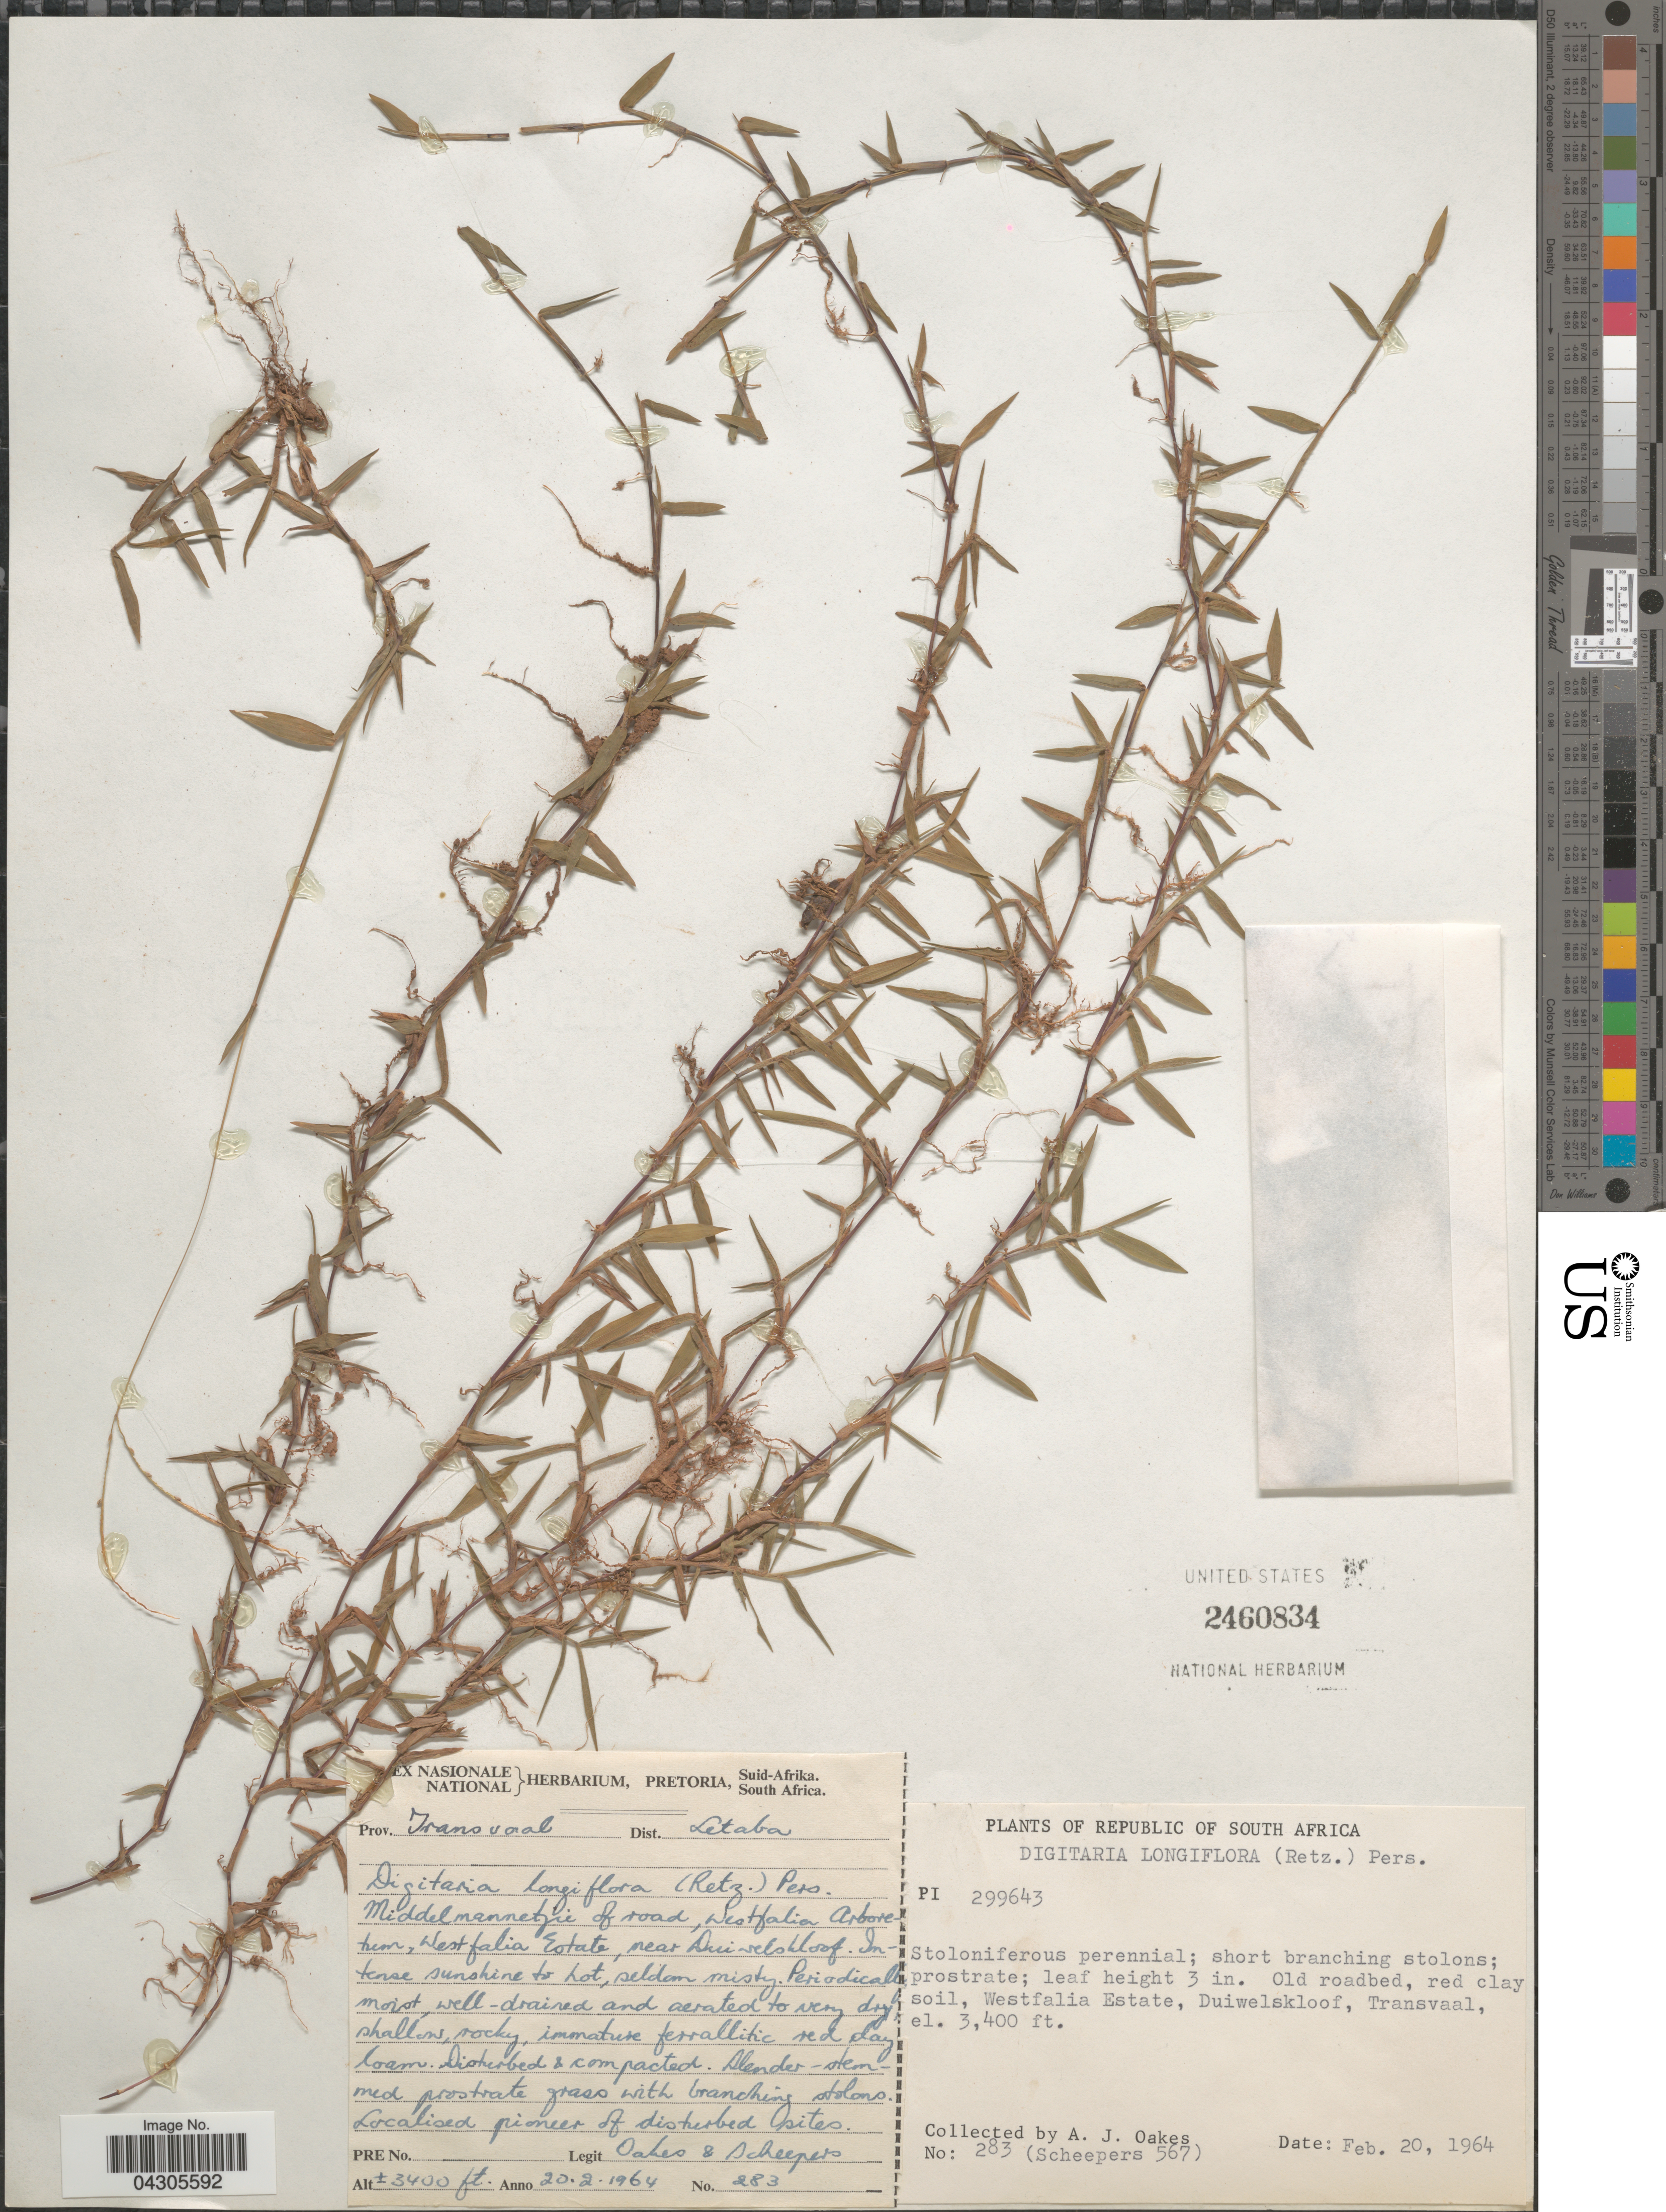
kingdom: Plantae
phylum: Tracheophyta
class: Liliopsida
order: Poales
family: Poaceae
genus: Digitaria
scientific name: Digitaria longiflora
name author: (Retz.) Pers.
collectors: A. Oakes & Scheepers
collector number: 283/567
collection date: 1964-02-20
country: South Africa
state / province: Limpopo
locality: Prov. Transvaal. Dist. Letaba. Old roadbed, red clay soil, Westfalia Estate, Duiwelskloof.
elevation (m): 1036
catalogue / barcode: US 2460834